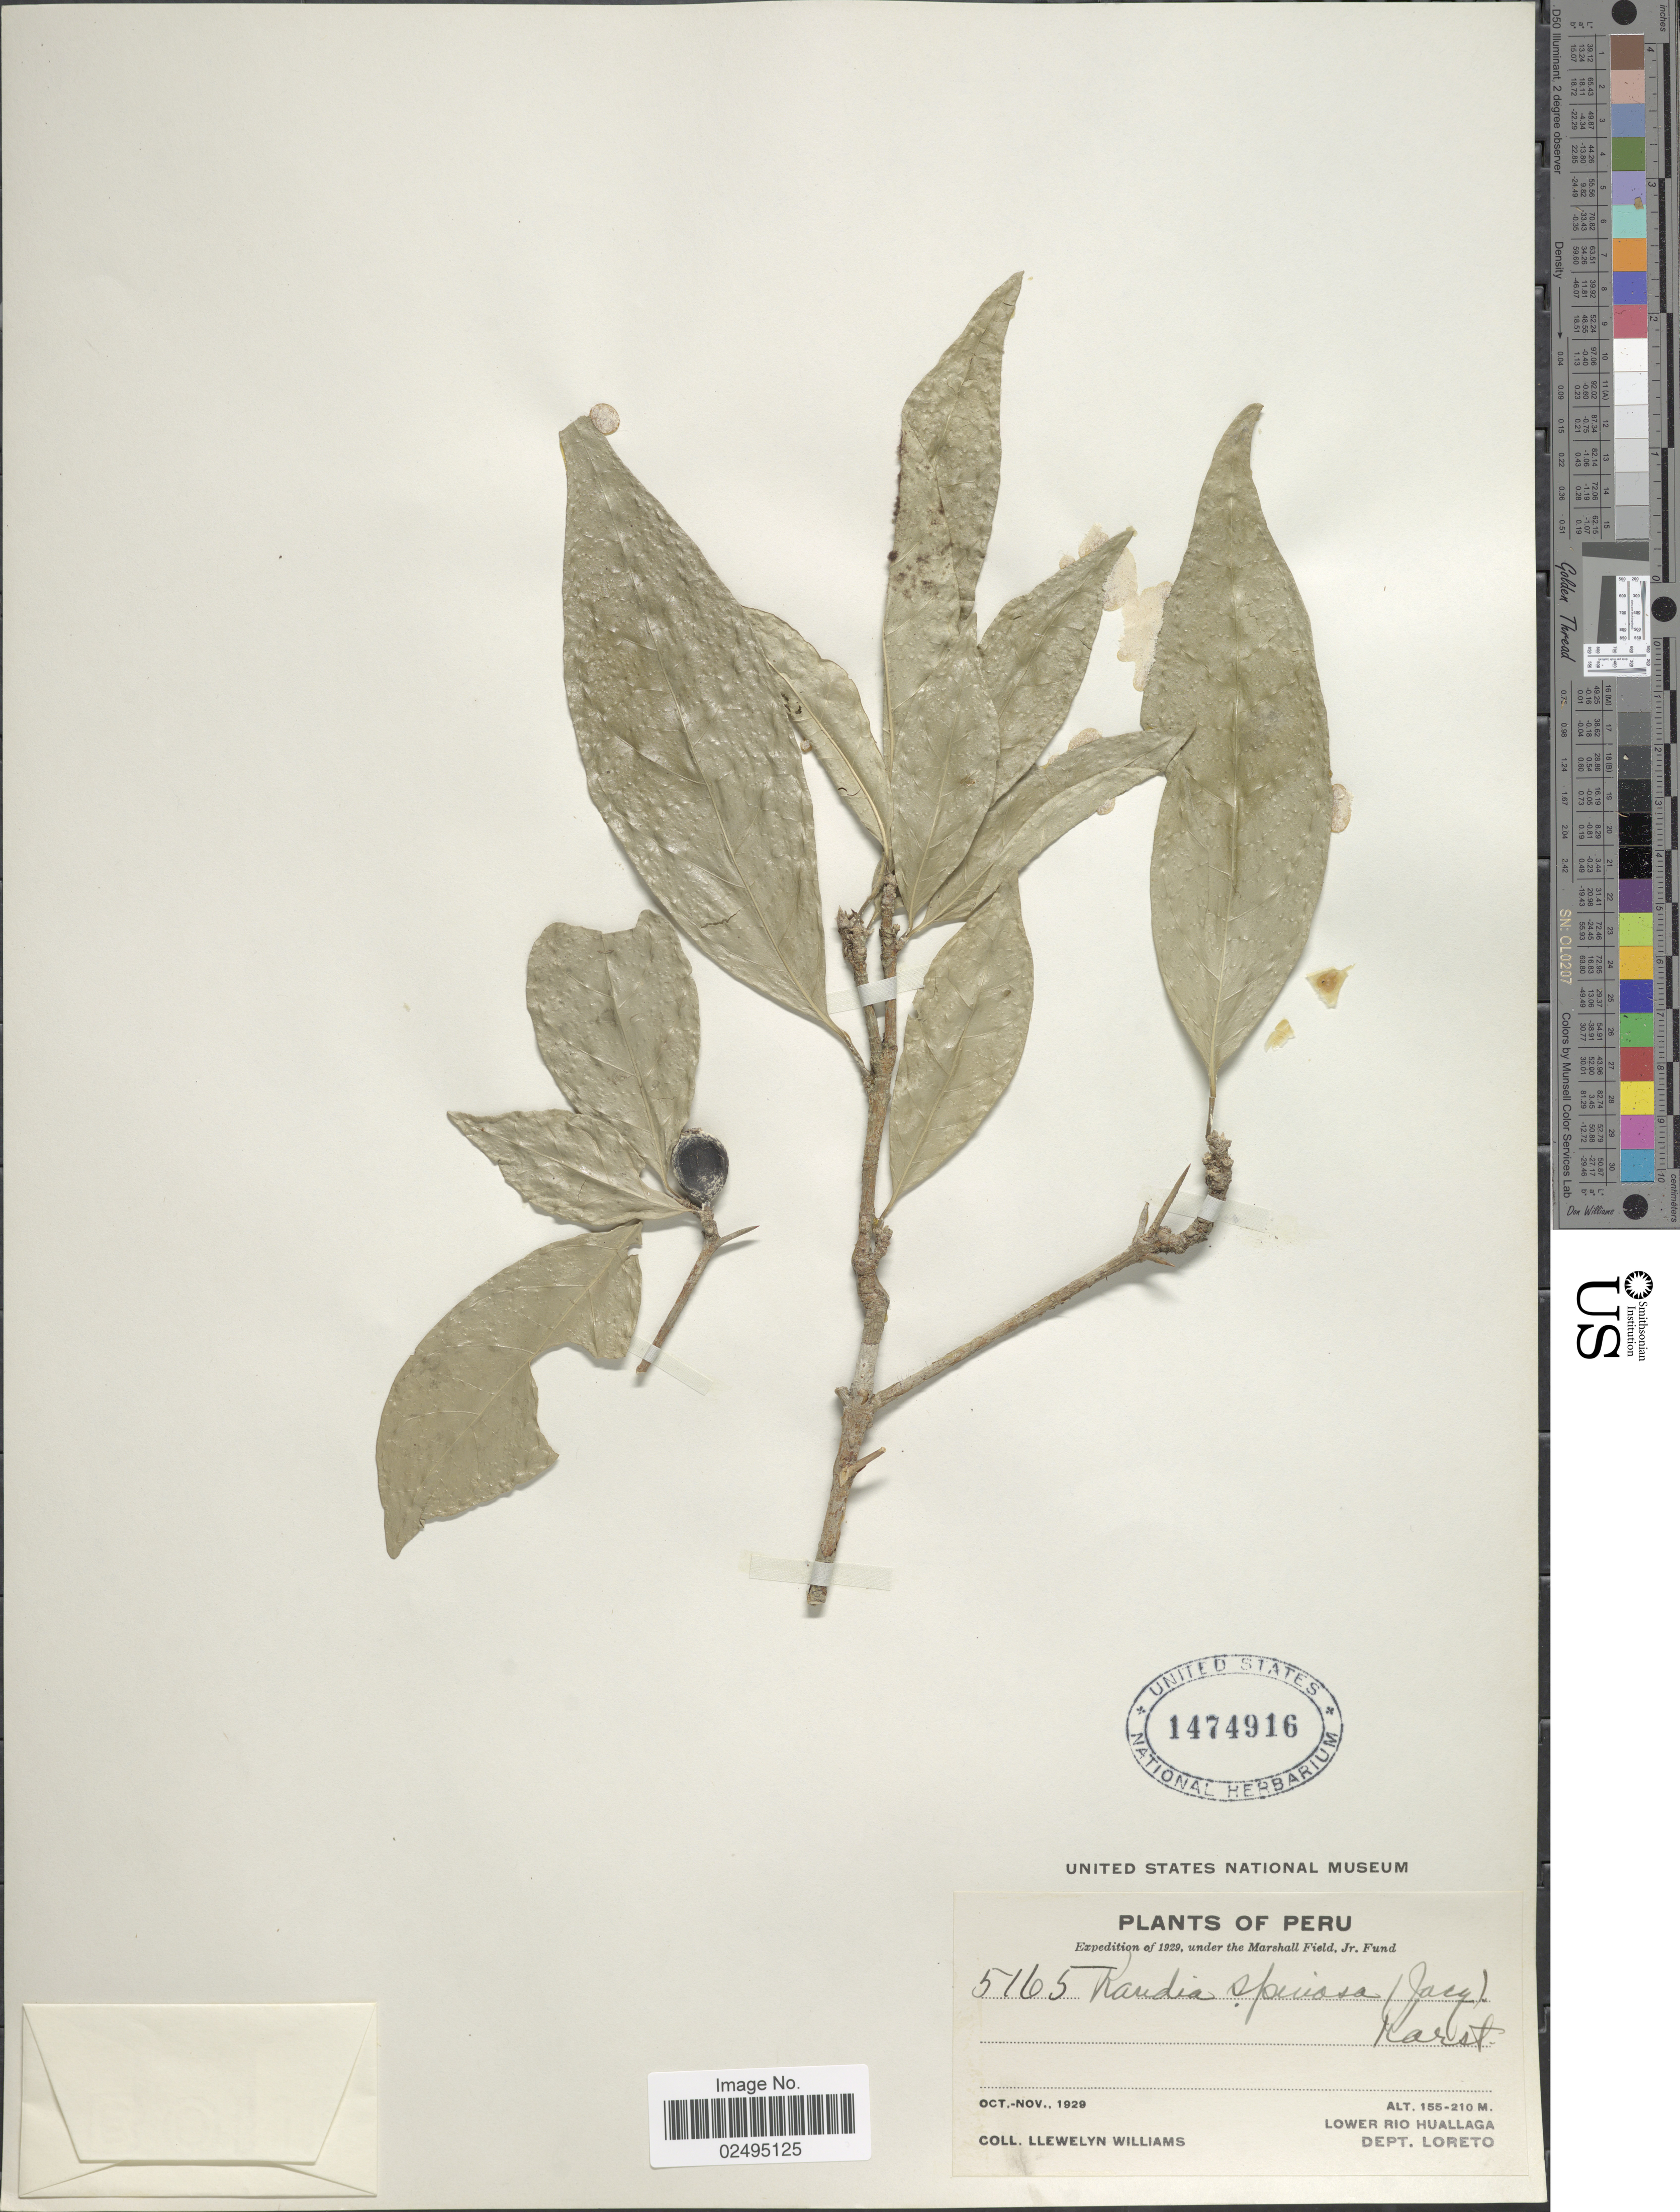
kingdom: Plantae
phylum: Tracheophyta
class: Magnoliopsida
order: Gentianales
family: Rubiaceae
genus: Randia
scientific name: Randia armata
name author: (Sw.) DC.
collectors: Ll. Williams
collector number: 5165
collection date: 1929-10/1929-11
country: Peru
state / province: Loreto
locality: Lower Rio Huallaga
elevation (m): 155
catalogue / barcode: US 1474916